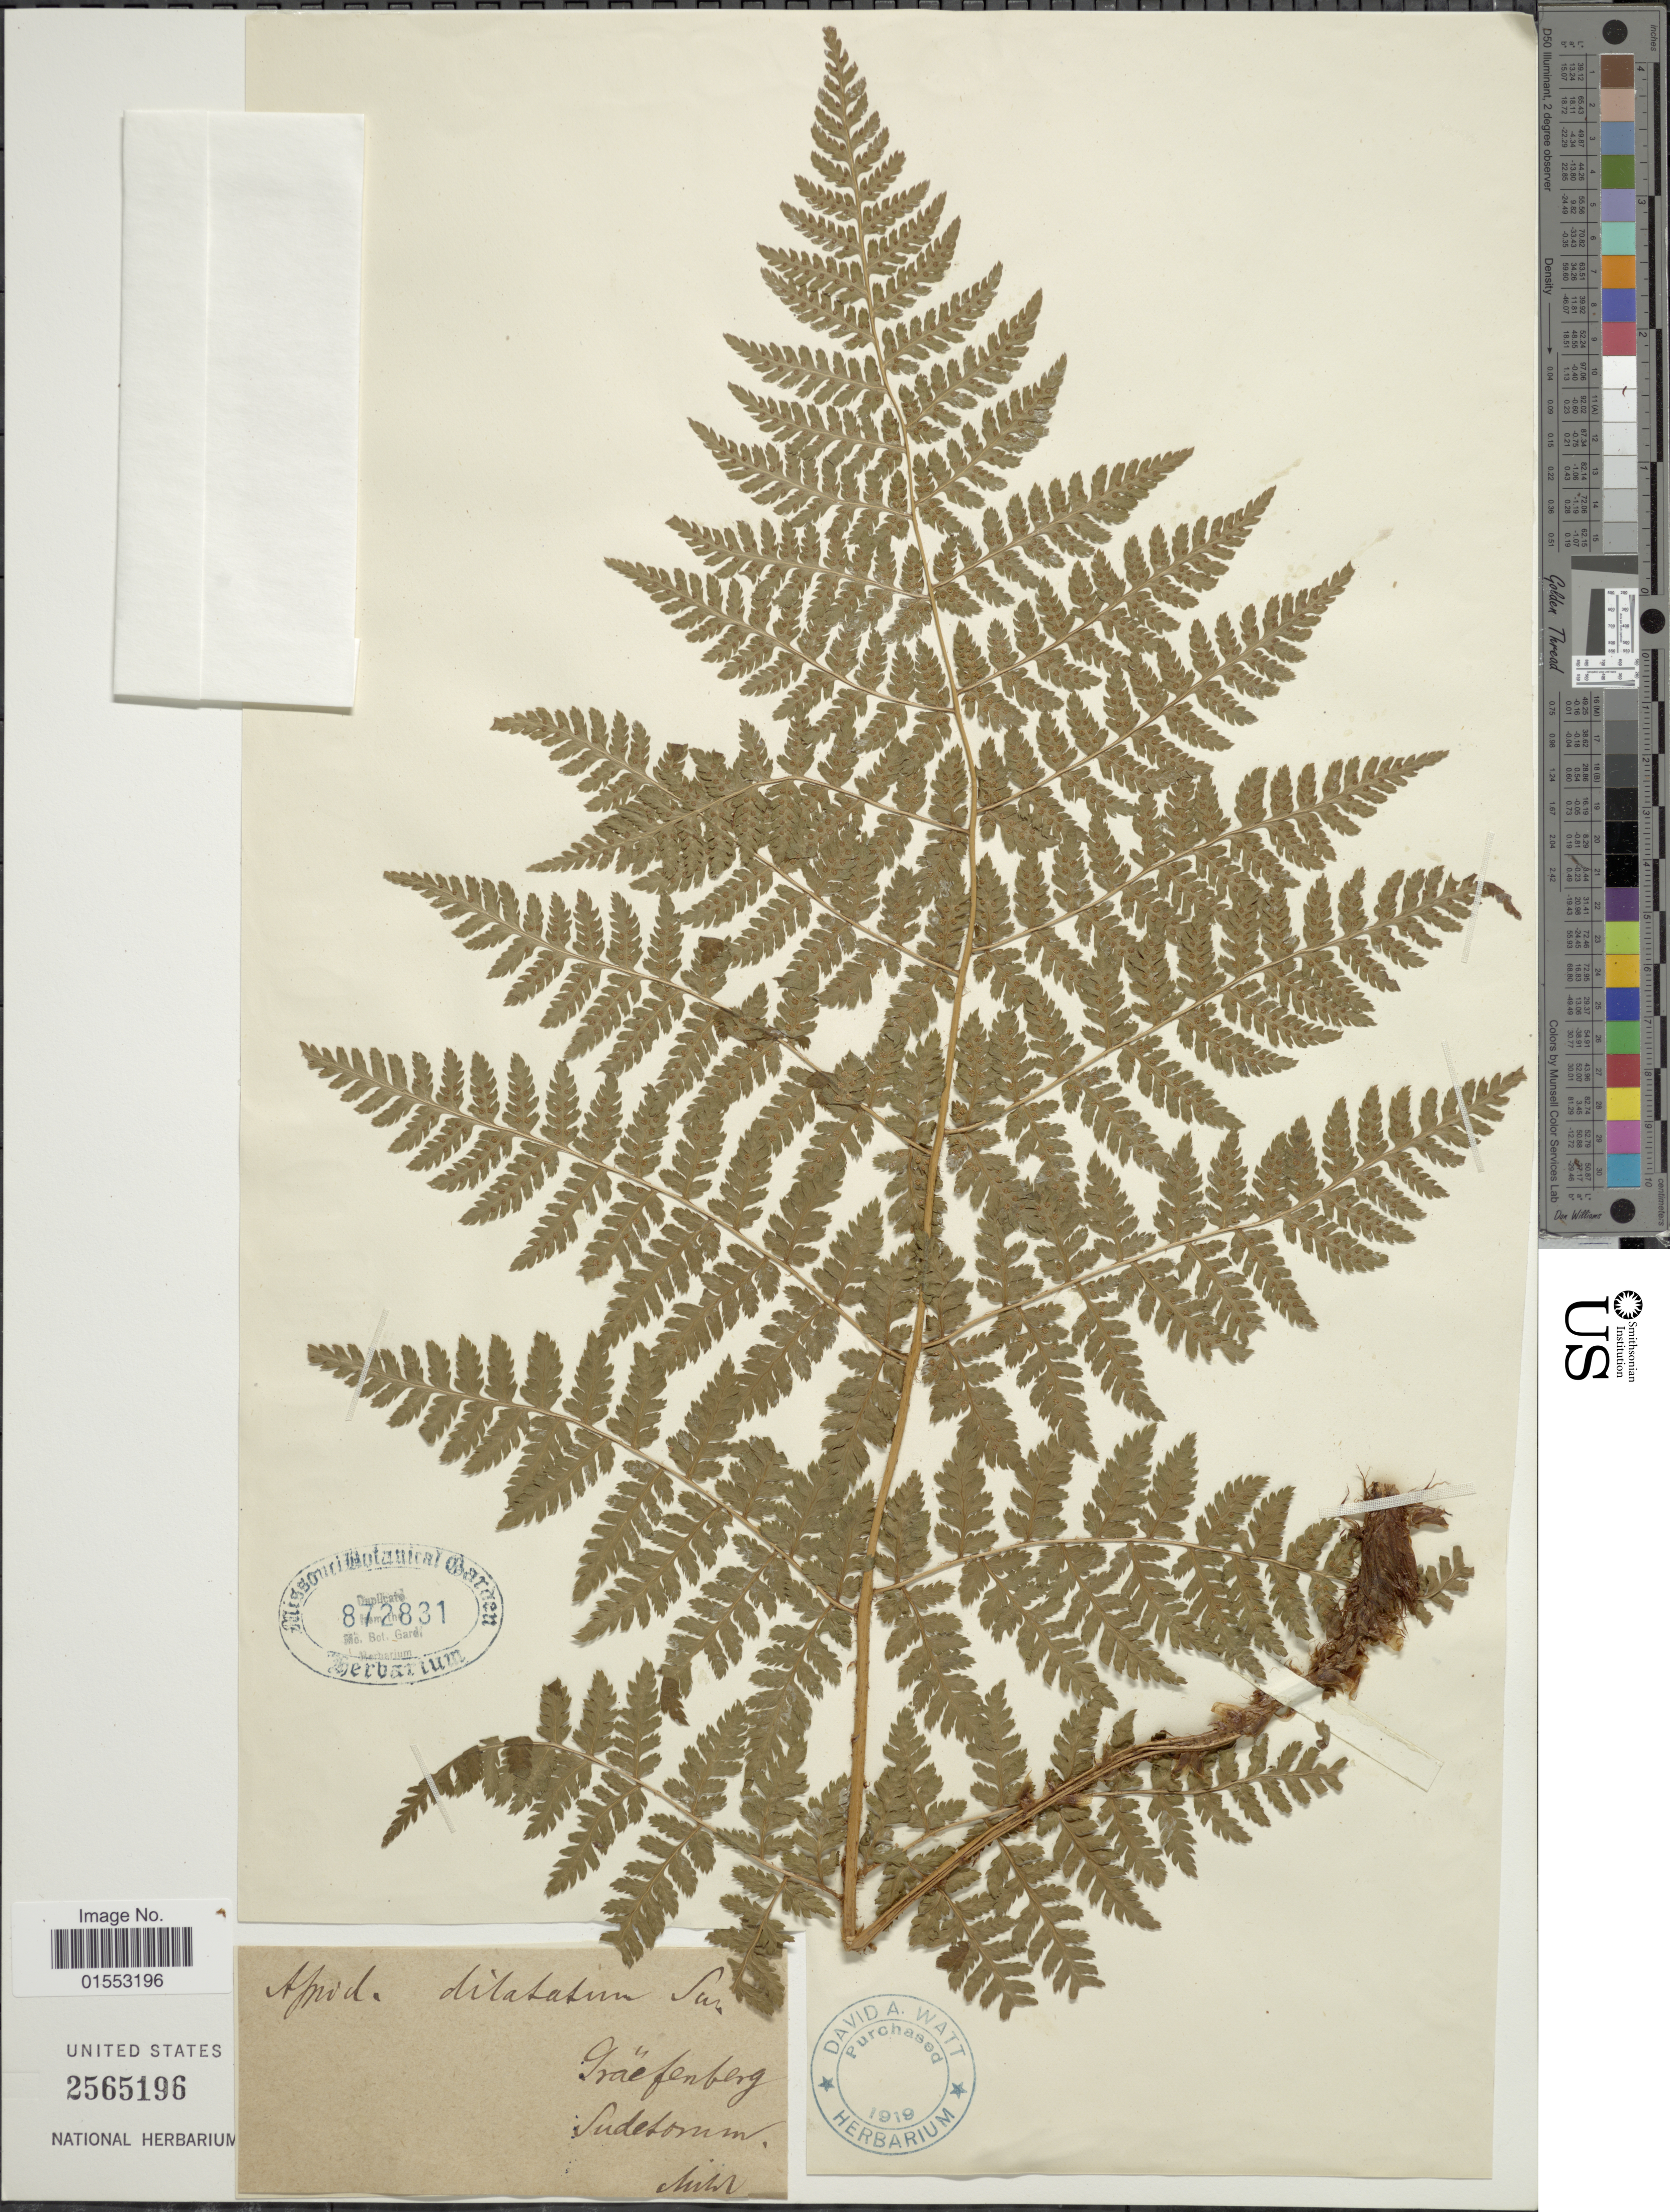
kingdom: Plantae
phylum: Tracheophyta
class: Polypodiopsida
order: Polypodiales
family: Dryopteridaceae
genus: Dryopteris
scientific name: Dryopteris dilatata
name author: (Hoffm.) A. Gray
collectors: Mohr, --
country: Germany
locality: Graefeberg, Sudetrum [interpreted]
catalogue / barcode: US 872831